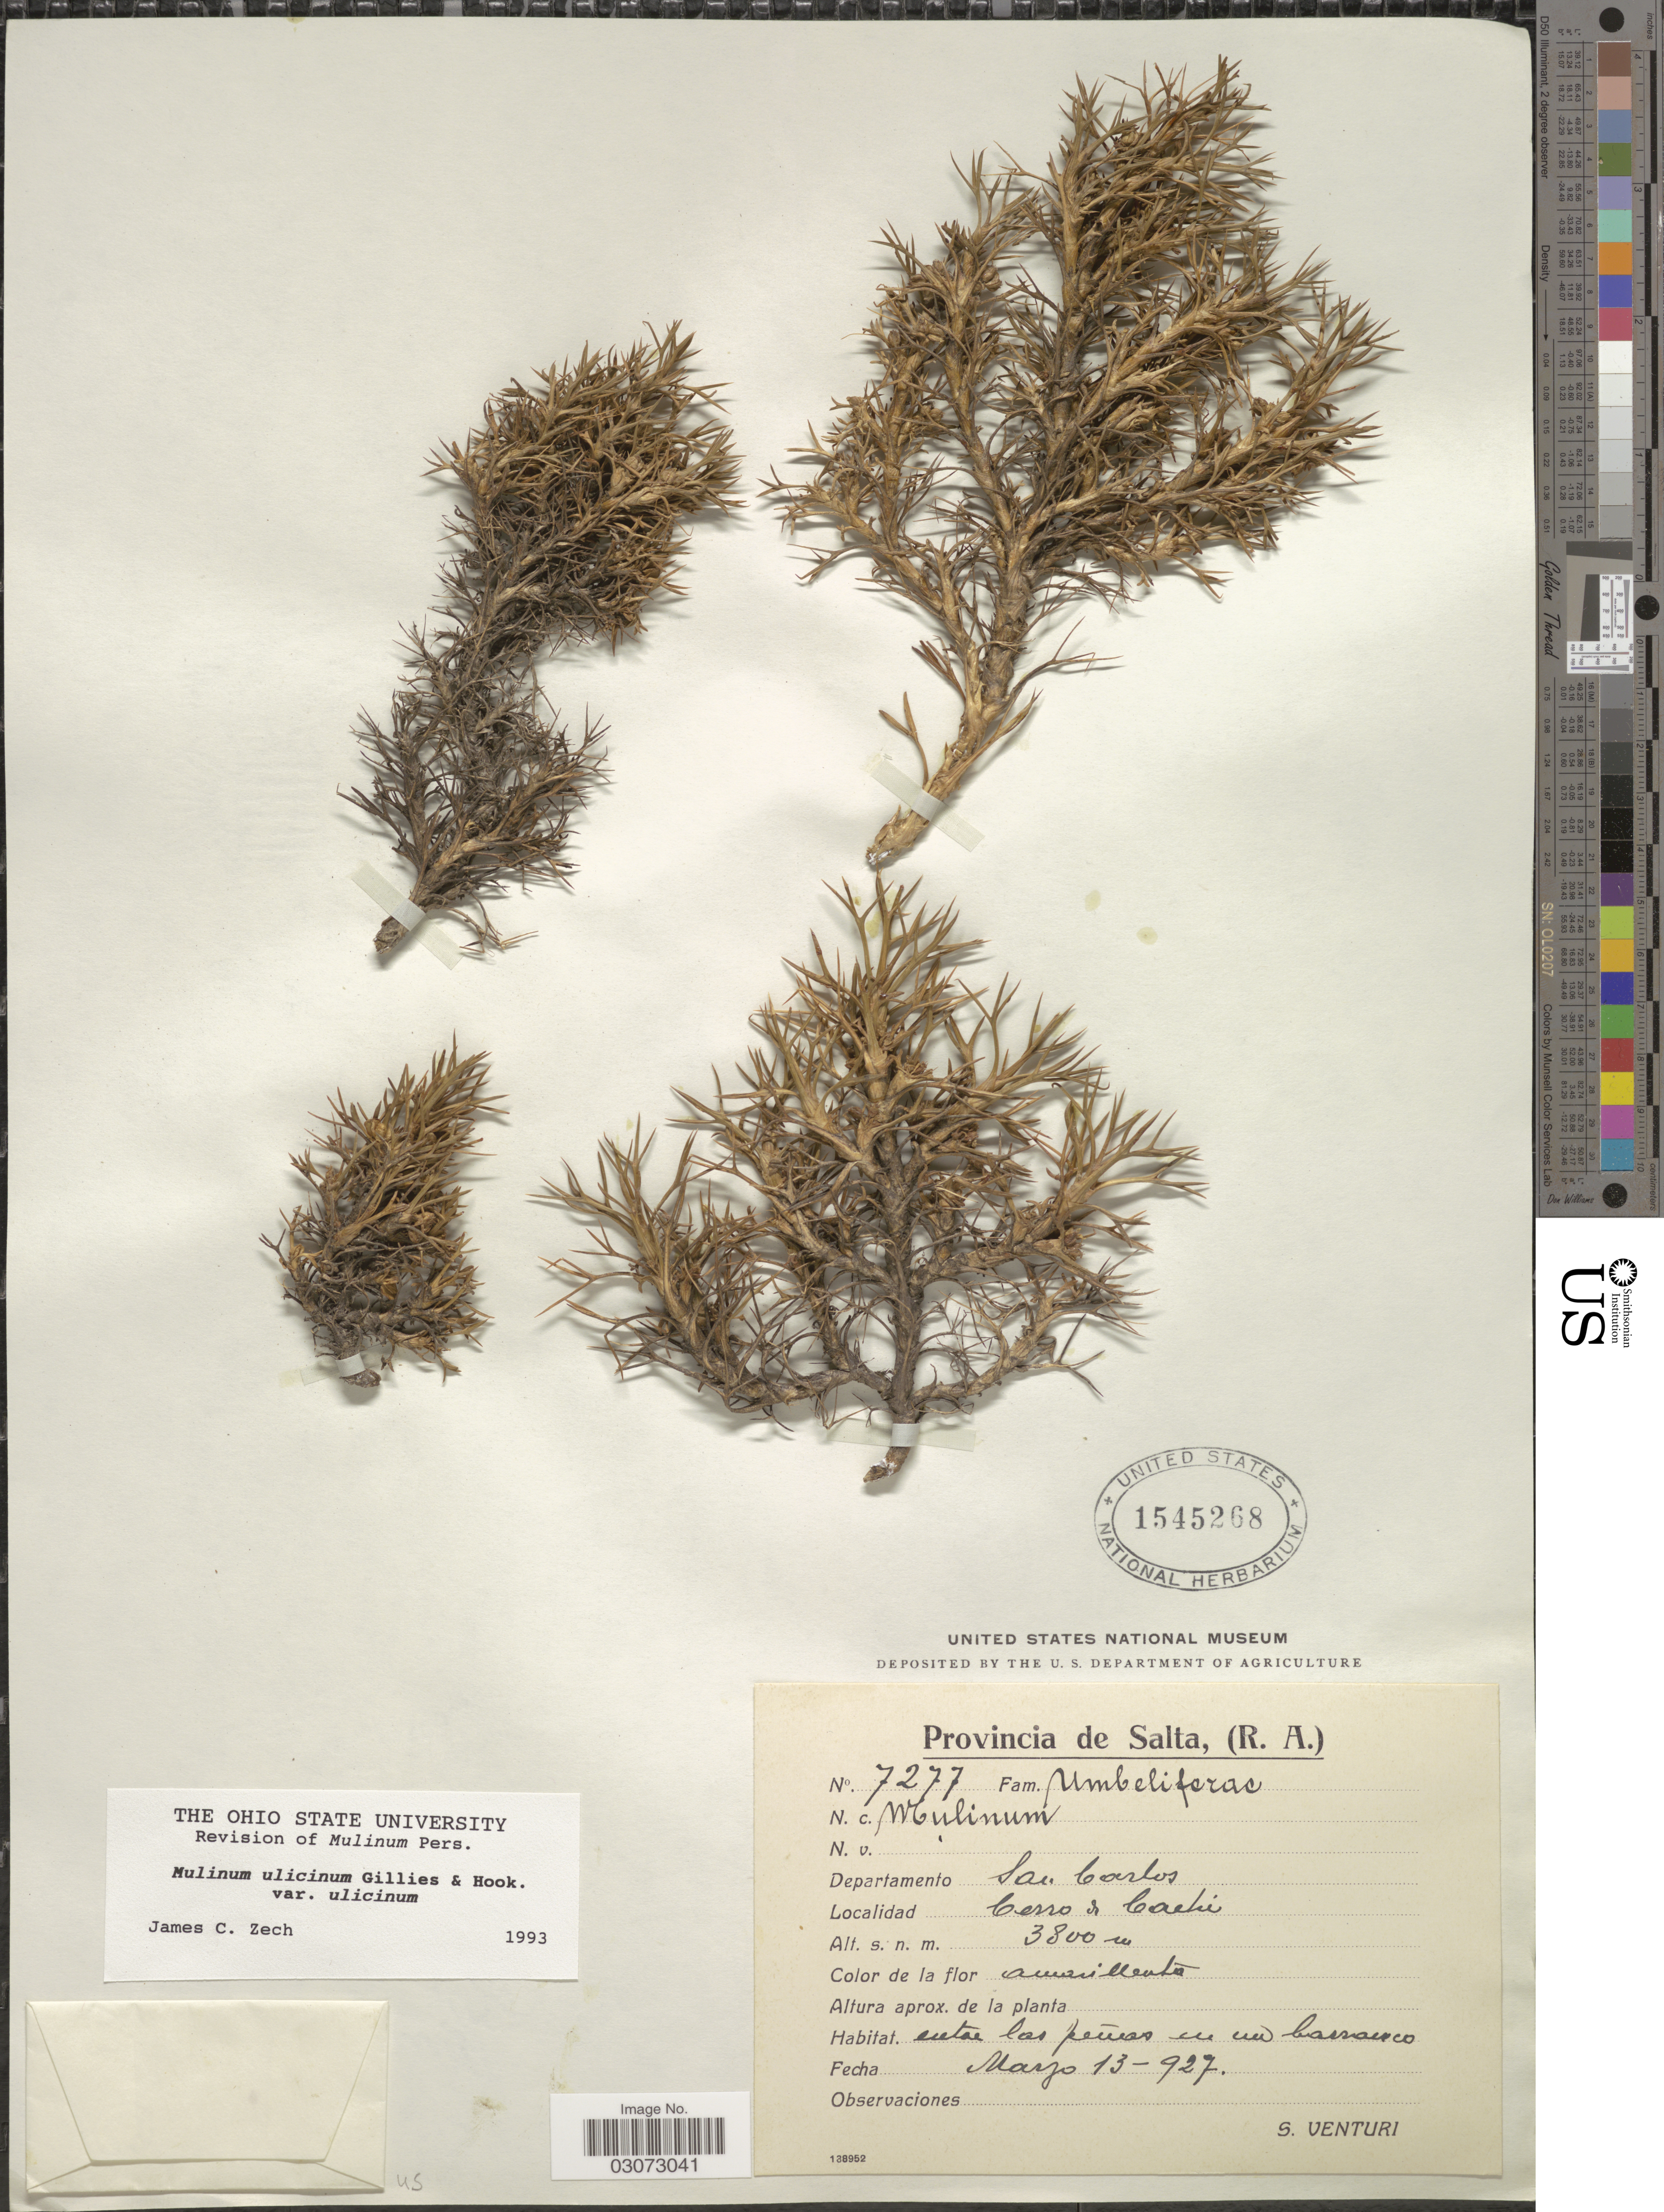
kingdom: Plantae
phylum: Tracheophyta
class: Magnoliopsida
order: Apiales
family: Apiaceae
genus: Mulinum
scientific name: Mulinum ulicinum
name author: Gillet & Hook.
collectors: S. Venturi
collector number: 7277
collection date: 1927-05-13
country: Argentina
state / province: Salta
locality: Provincia de Salta, (R. A.). Departamento San Carlos. Cerro de Cachi.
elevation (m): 3800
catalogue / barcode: US 1545268